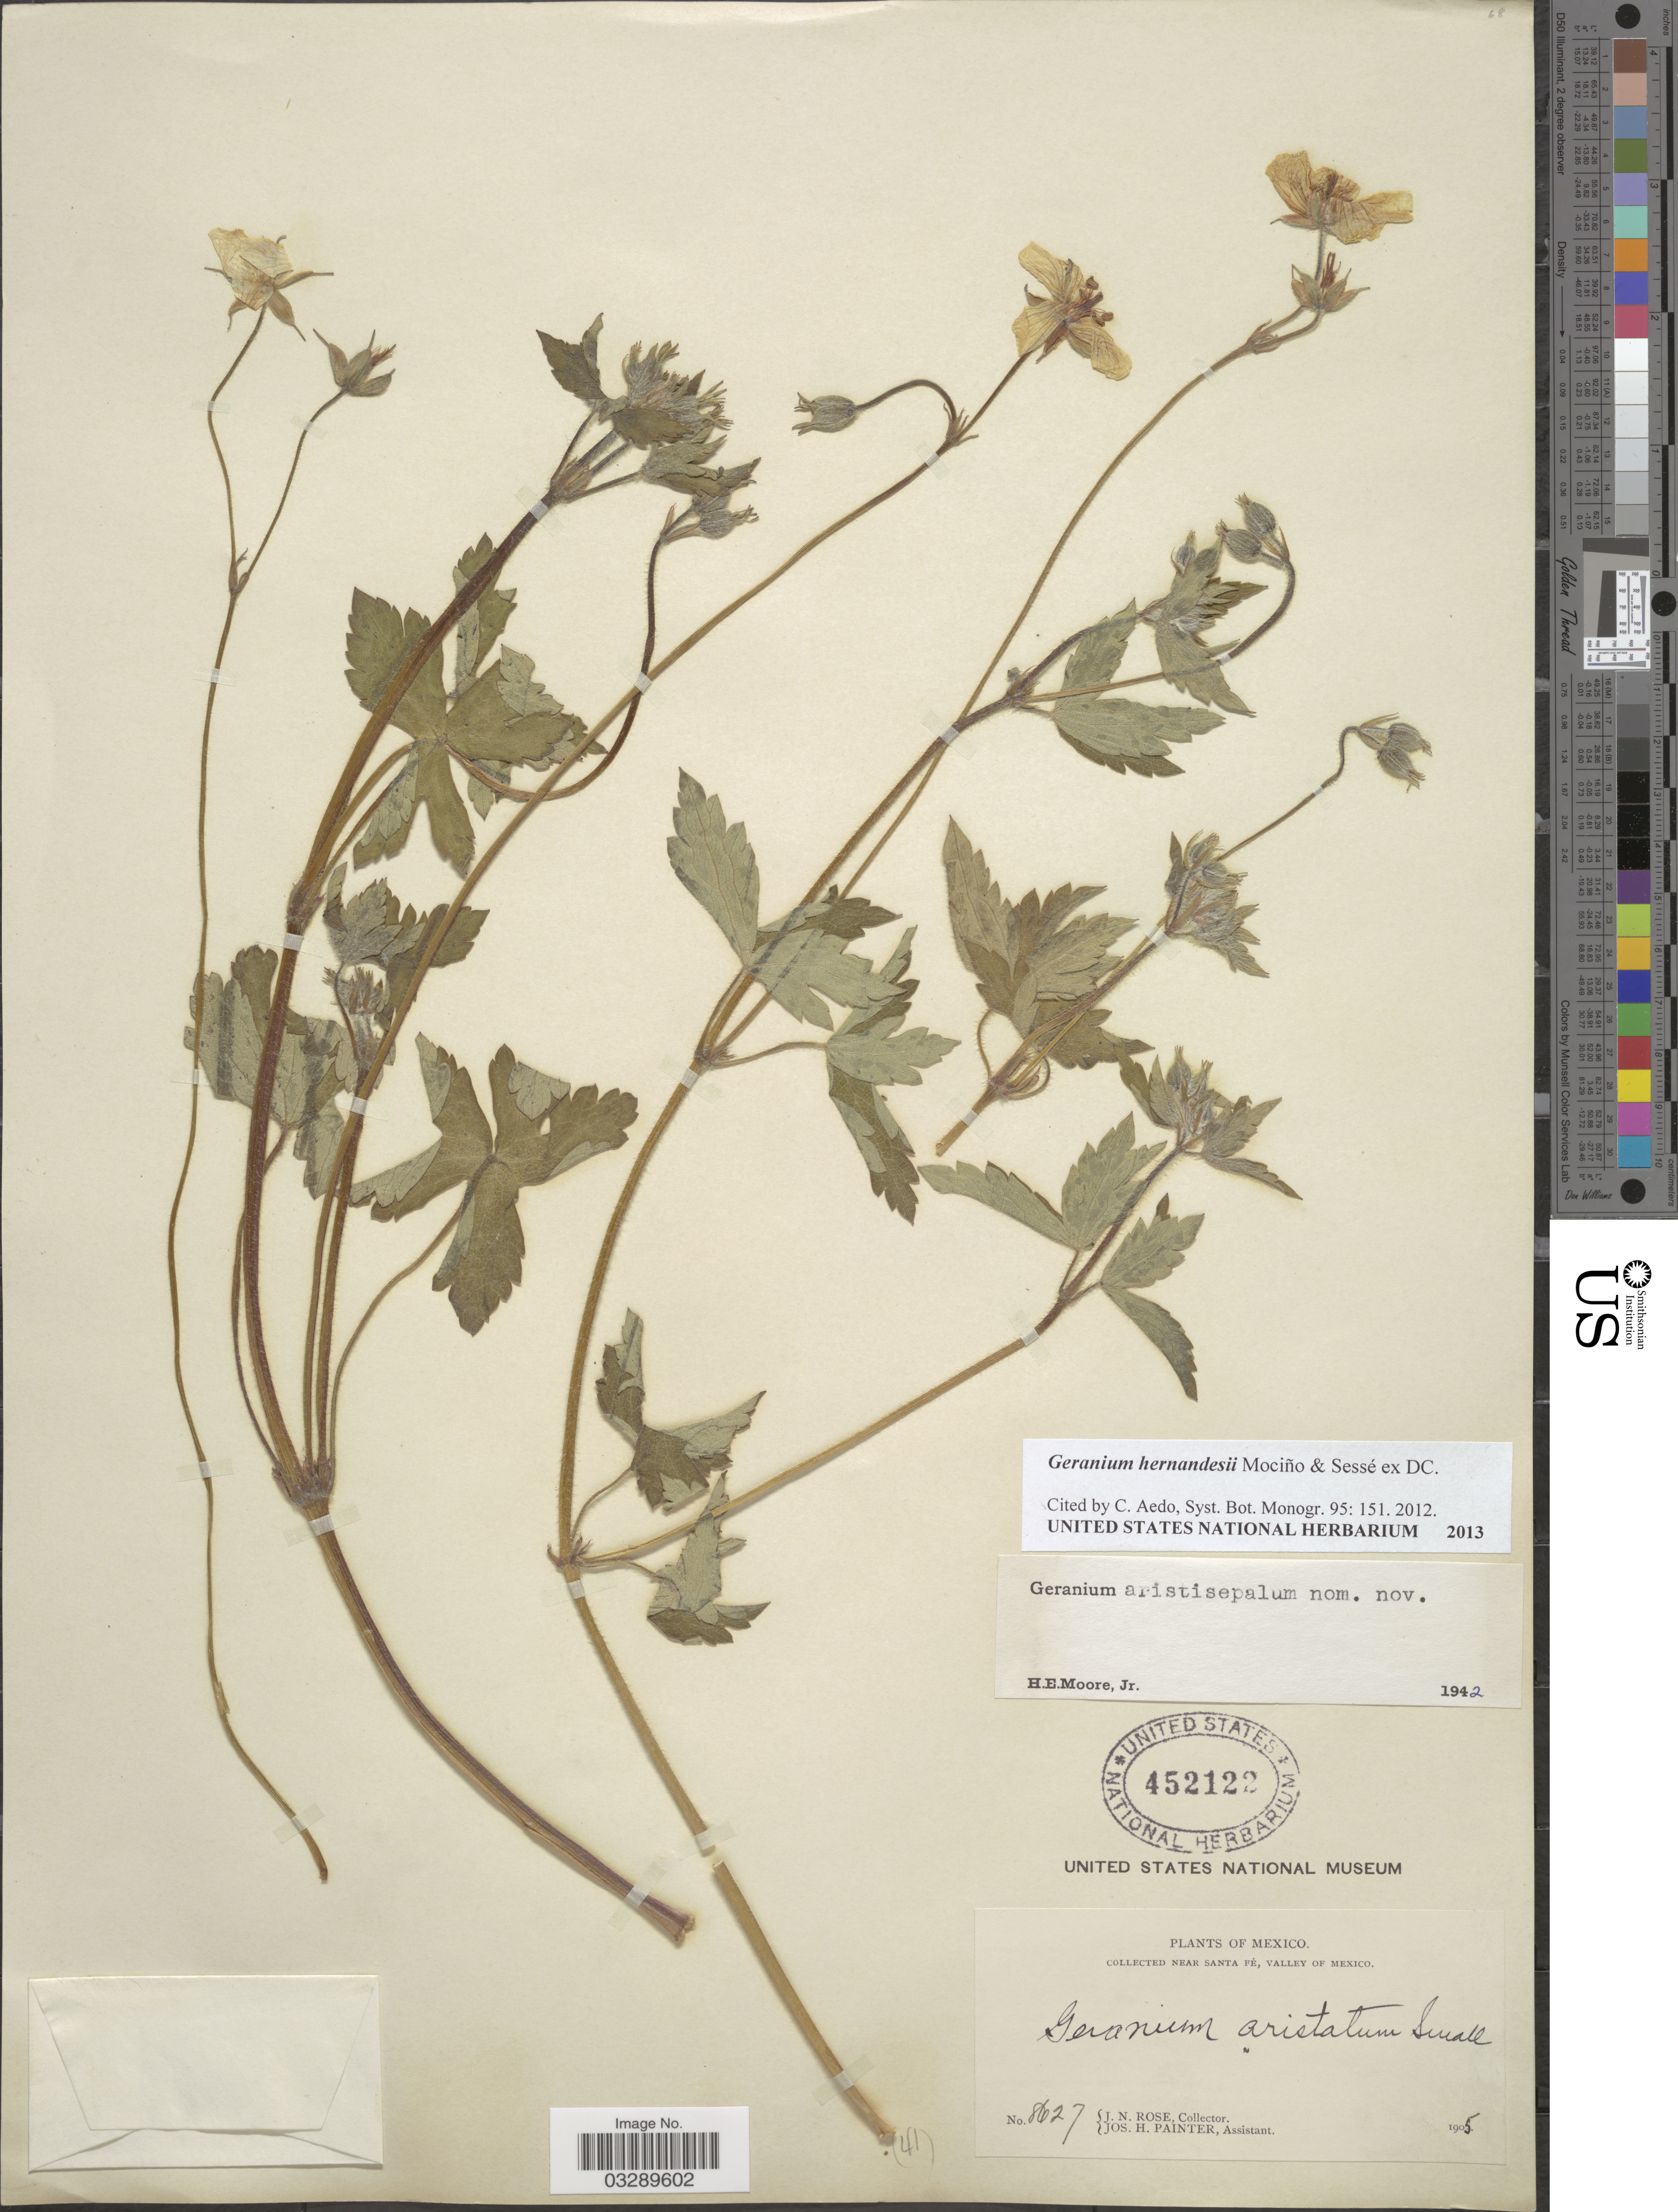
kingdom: Plantae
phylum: Tracheophyta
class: Magnoliopsida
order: Geraniales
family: Geraniaceae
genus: Geranium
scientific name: Geranium hernandesii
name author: DC.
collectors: J. N. Rose & J. H. Painter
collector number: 8627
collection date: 1905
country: Mexico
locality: Near Santa Fé, Valley of Mexico.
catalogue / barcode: US 452122